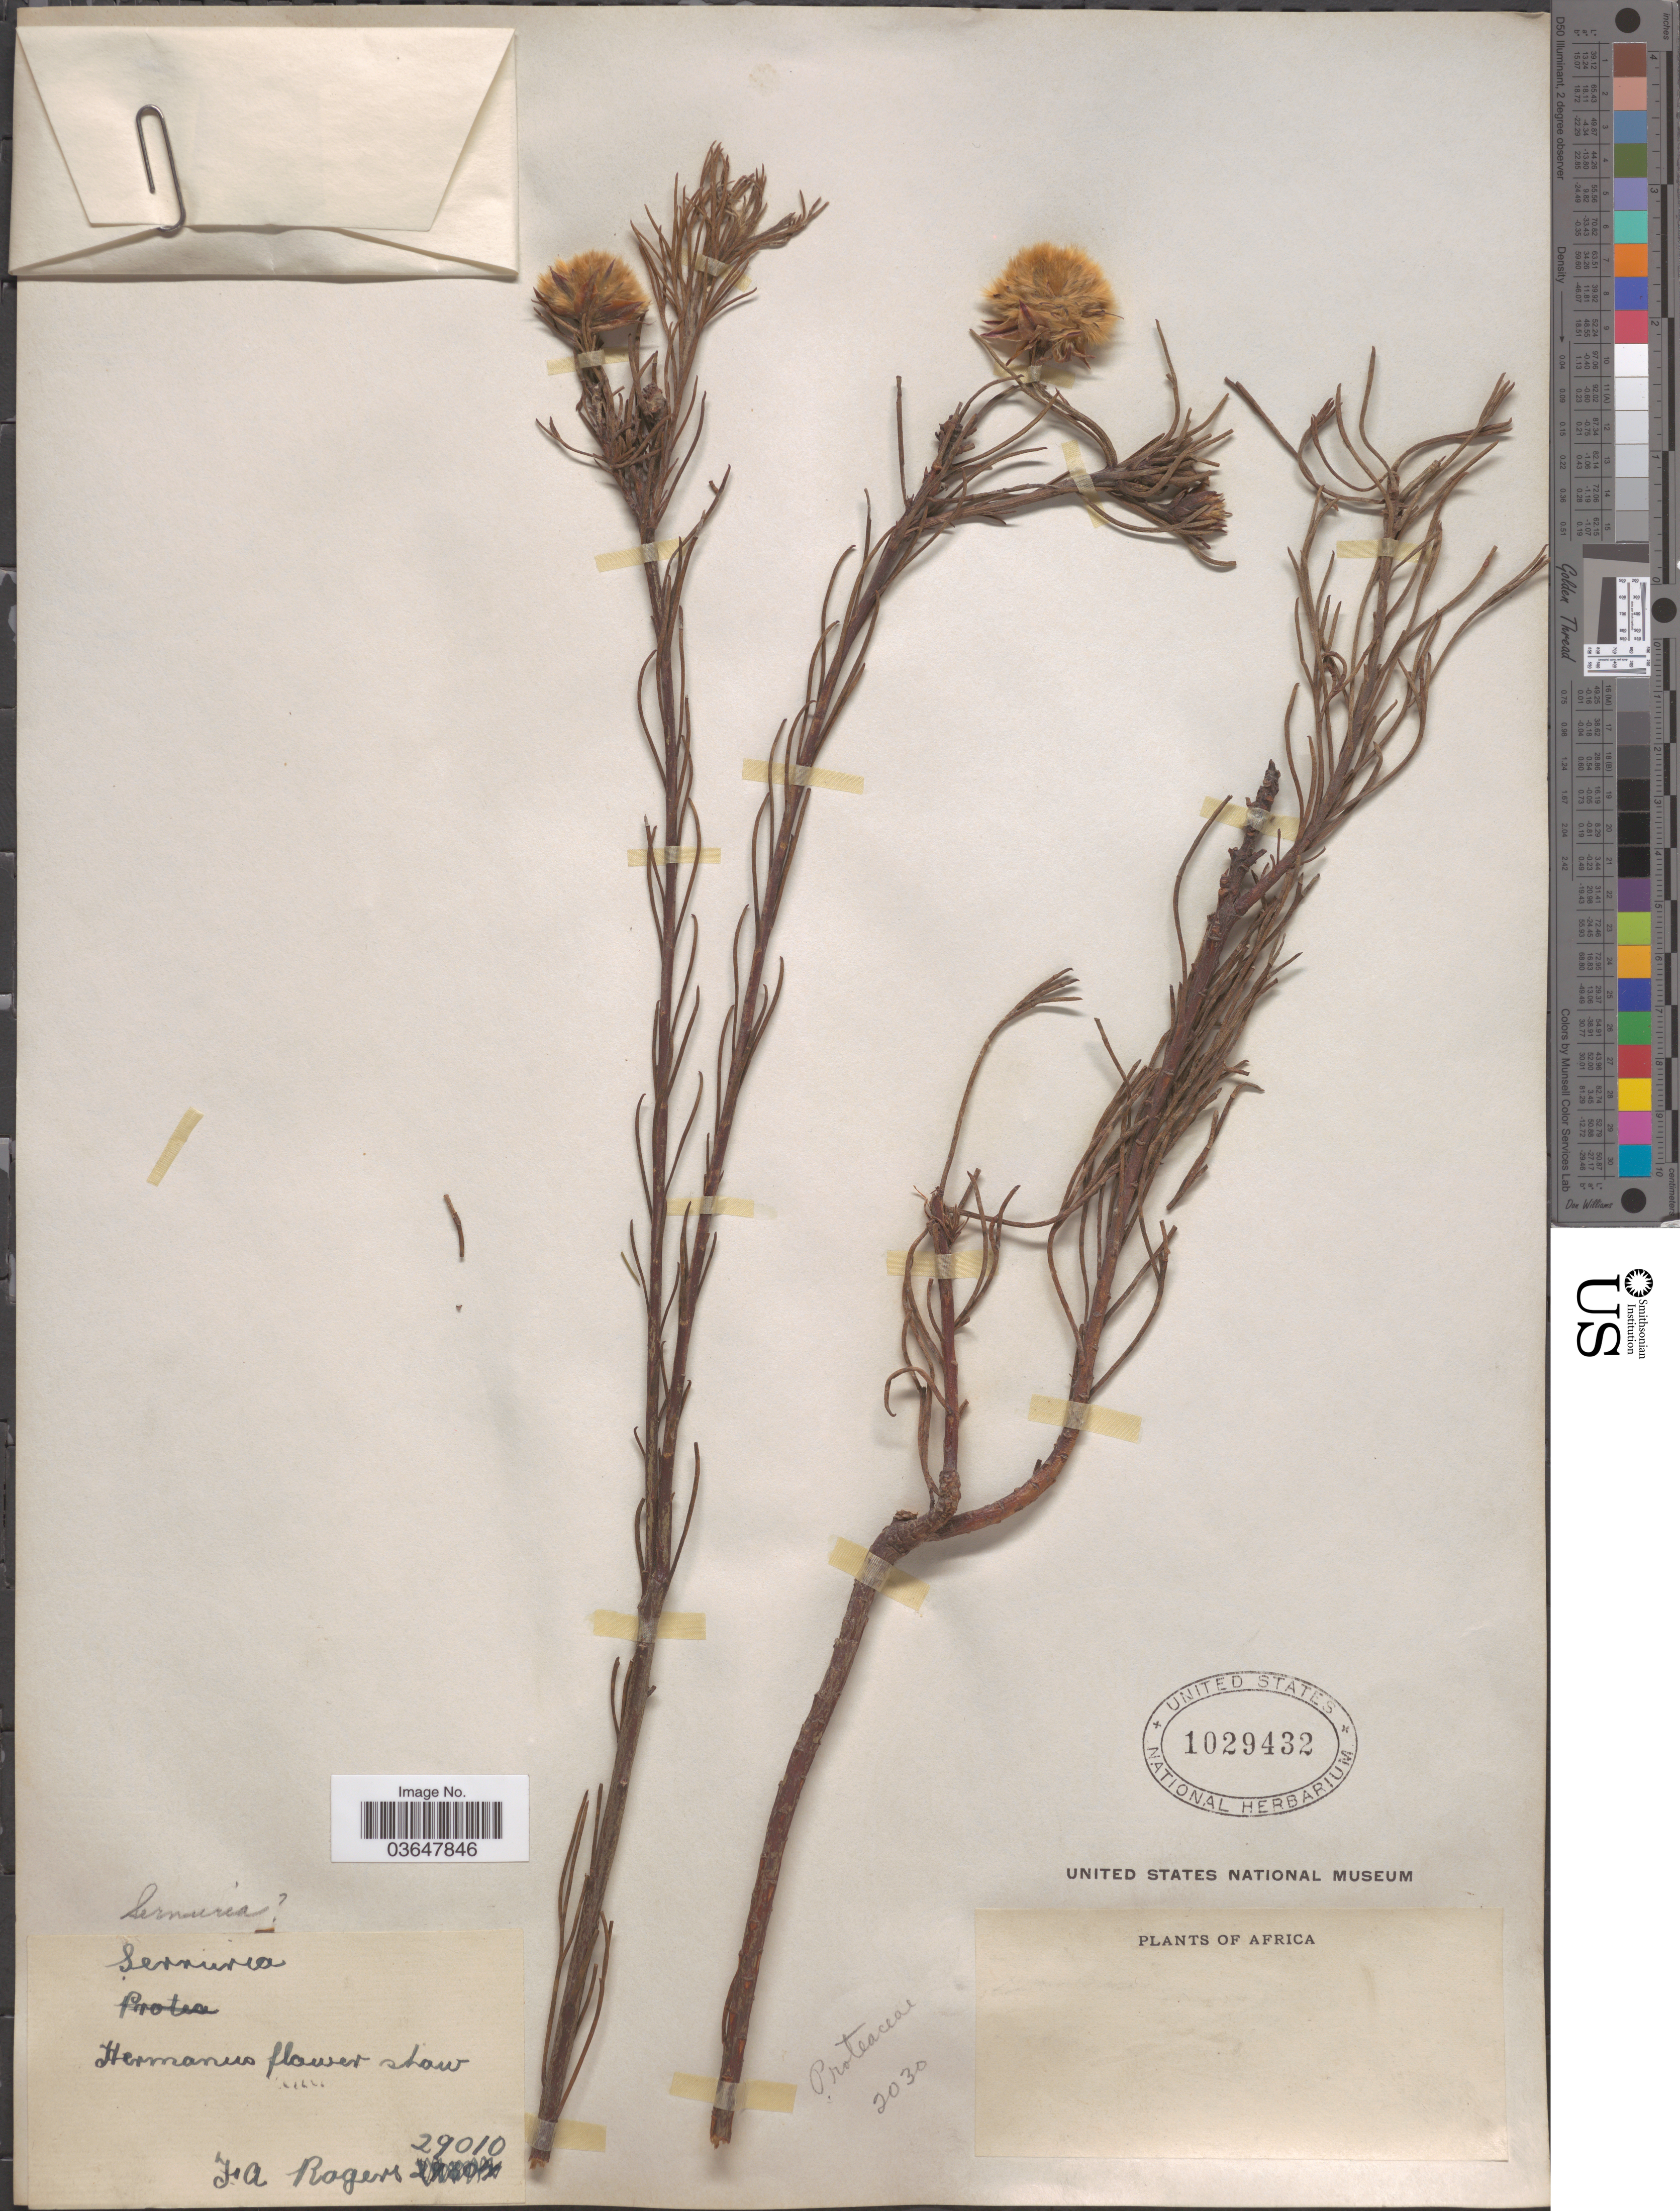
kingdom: Plantae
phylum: Tracheophyta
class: Magnoliopsida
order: Proteales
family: Proteaceae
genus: Serruria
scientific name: Serruria sp.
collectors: F. A. Rogers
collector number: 29010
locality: Africa.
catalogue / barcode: US 1029432